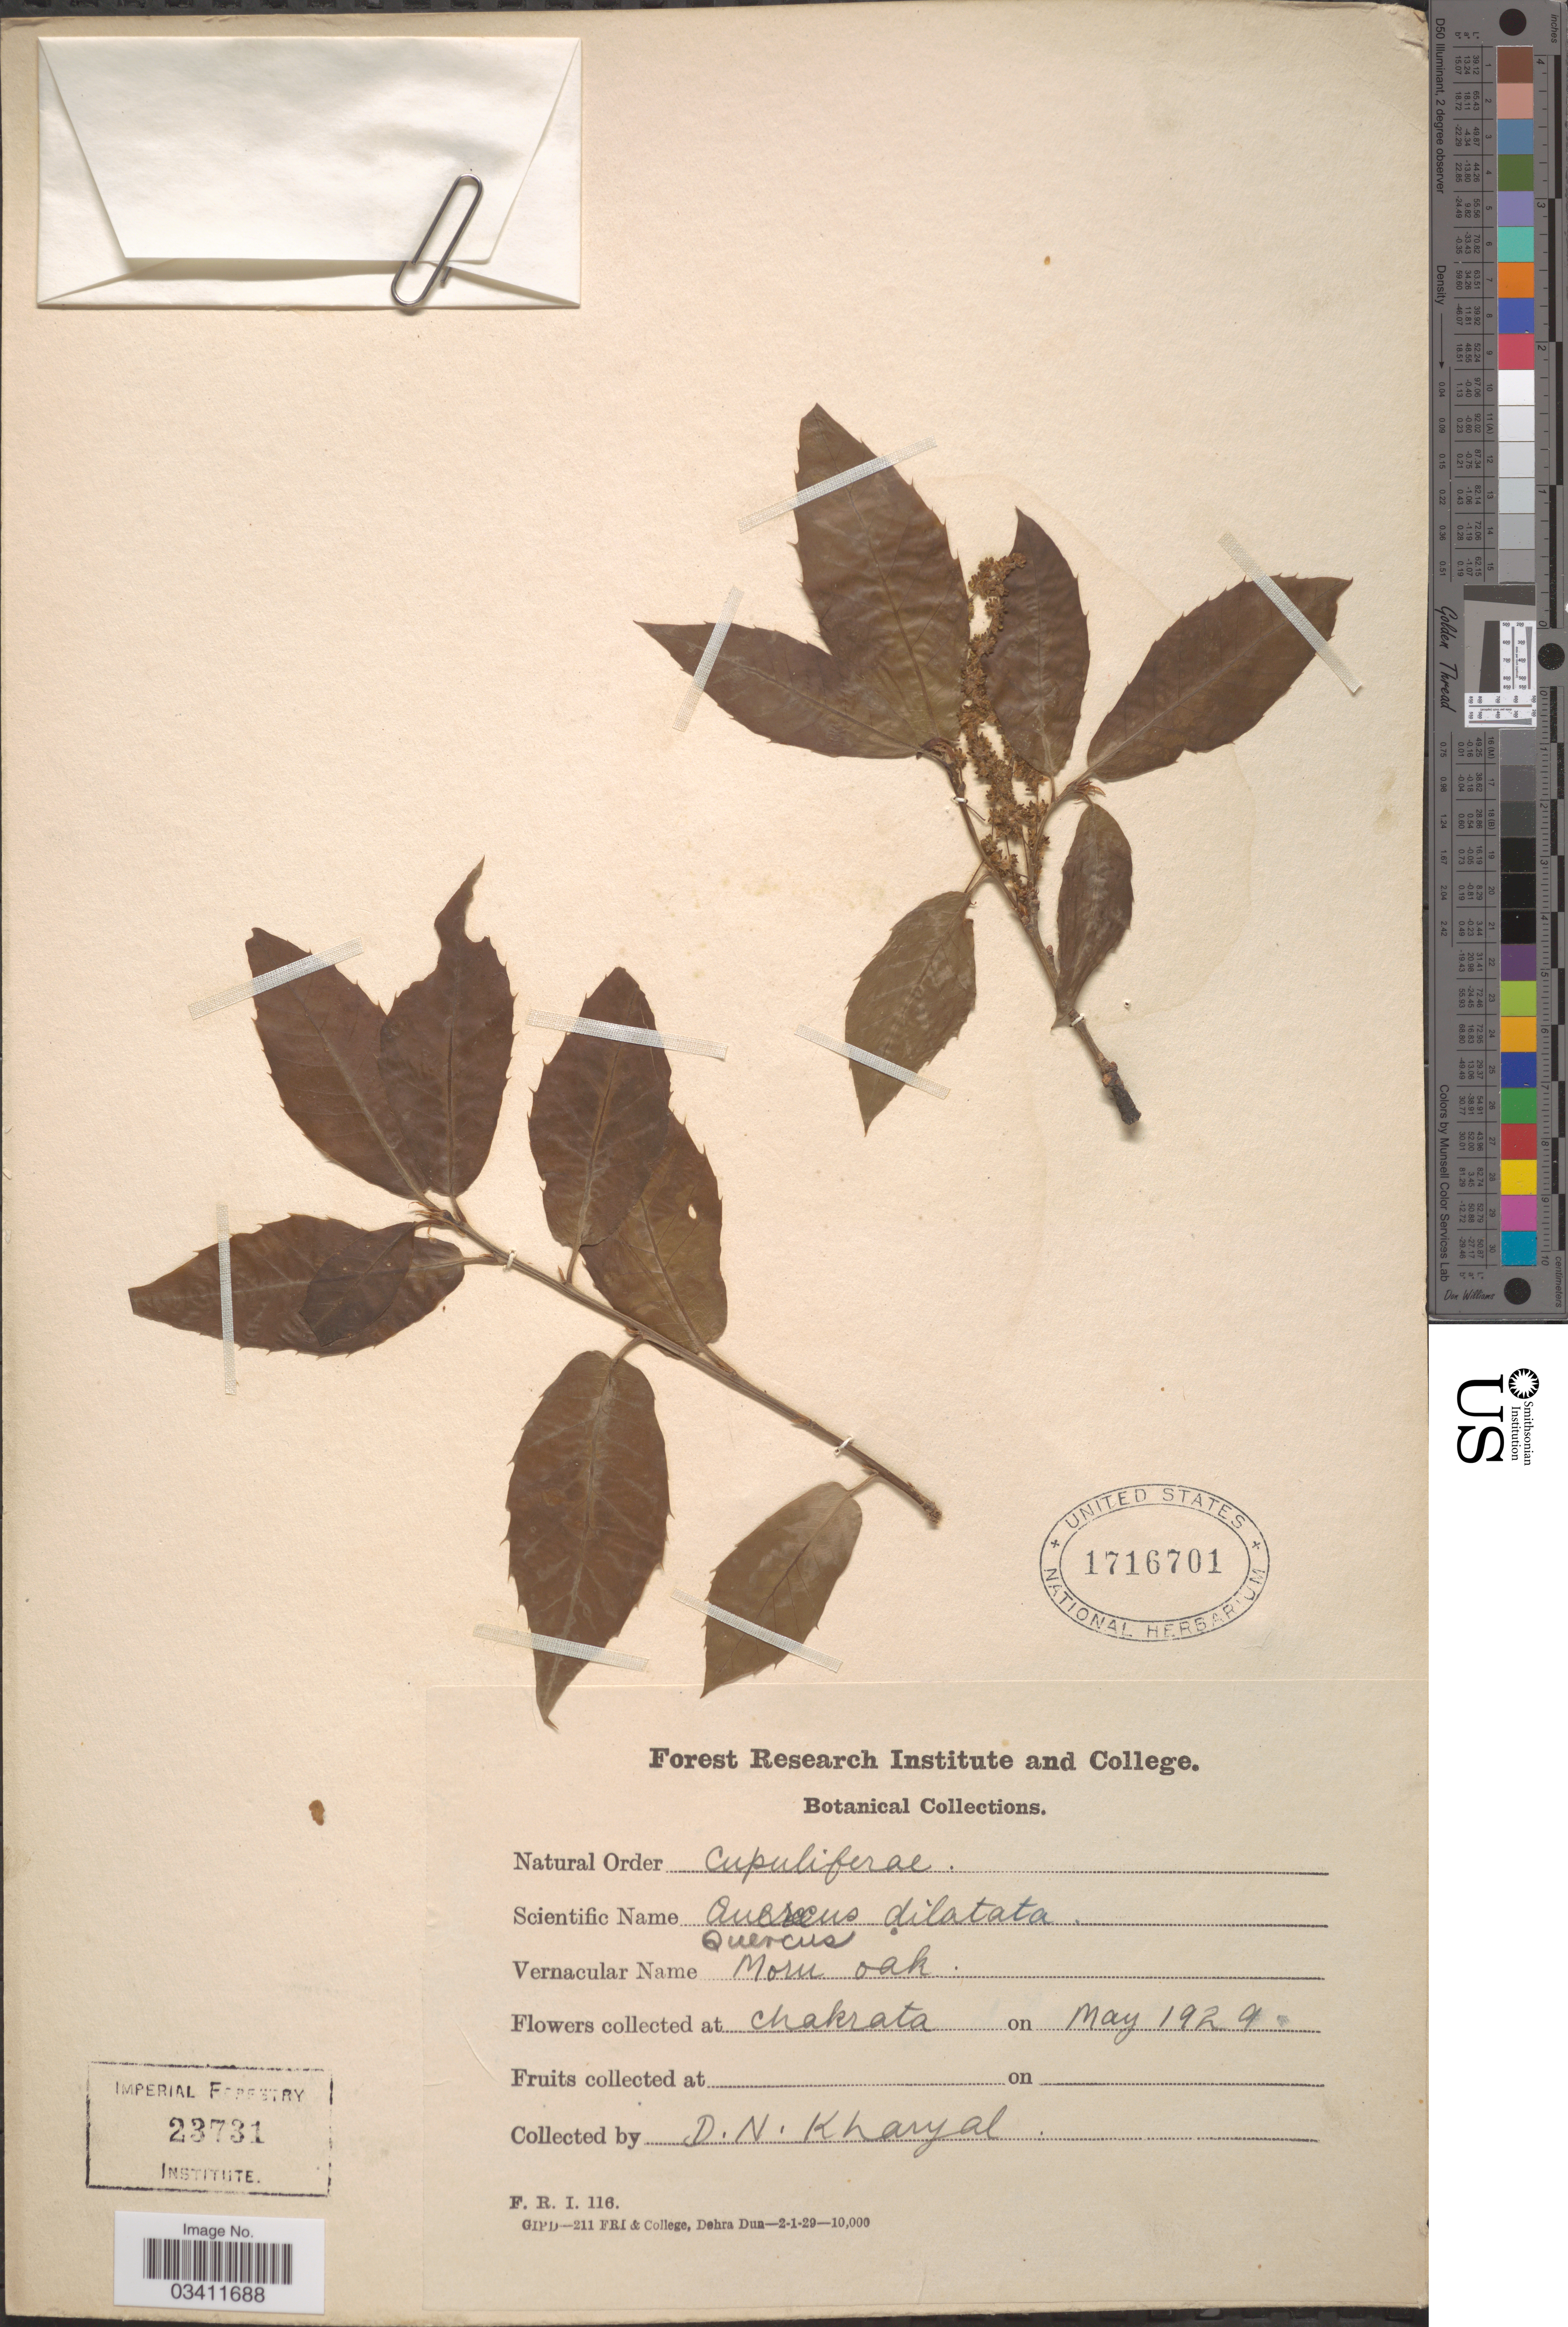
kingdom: Plantae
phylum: Tracheophyta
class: Magnoliopsida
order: Fagales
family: Fagaceae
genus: Quercus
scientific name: Quercus floribunda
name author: Lindl. ex A. Camus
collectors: D. N. Kharyal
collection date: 1929-05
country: India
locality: Chakrata.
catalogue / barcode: US 1716701